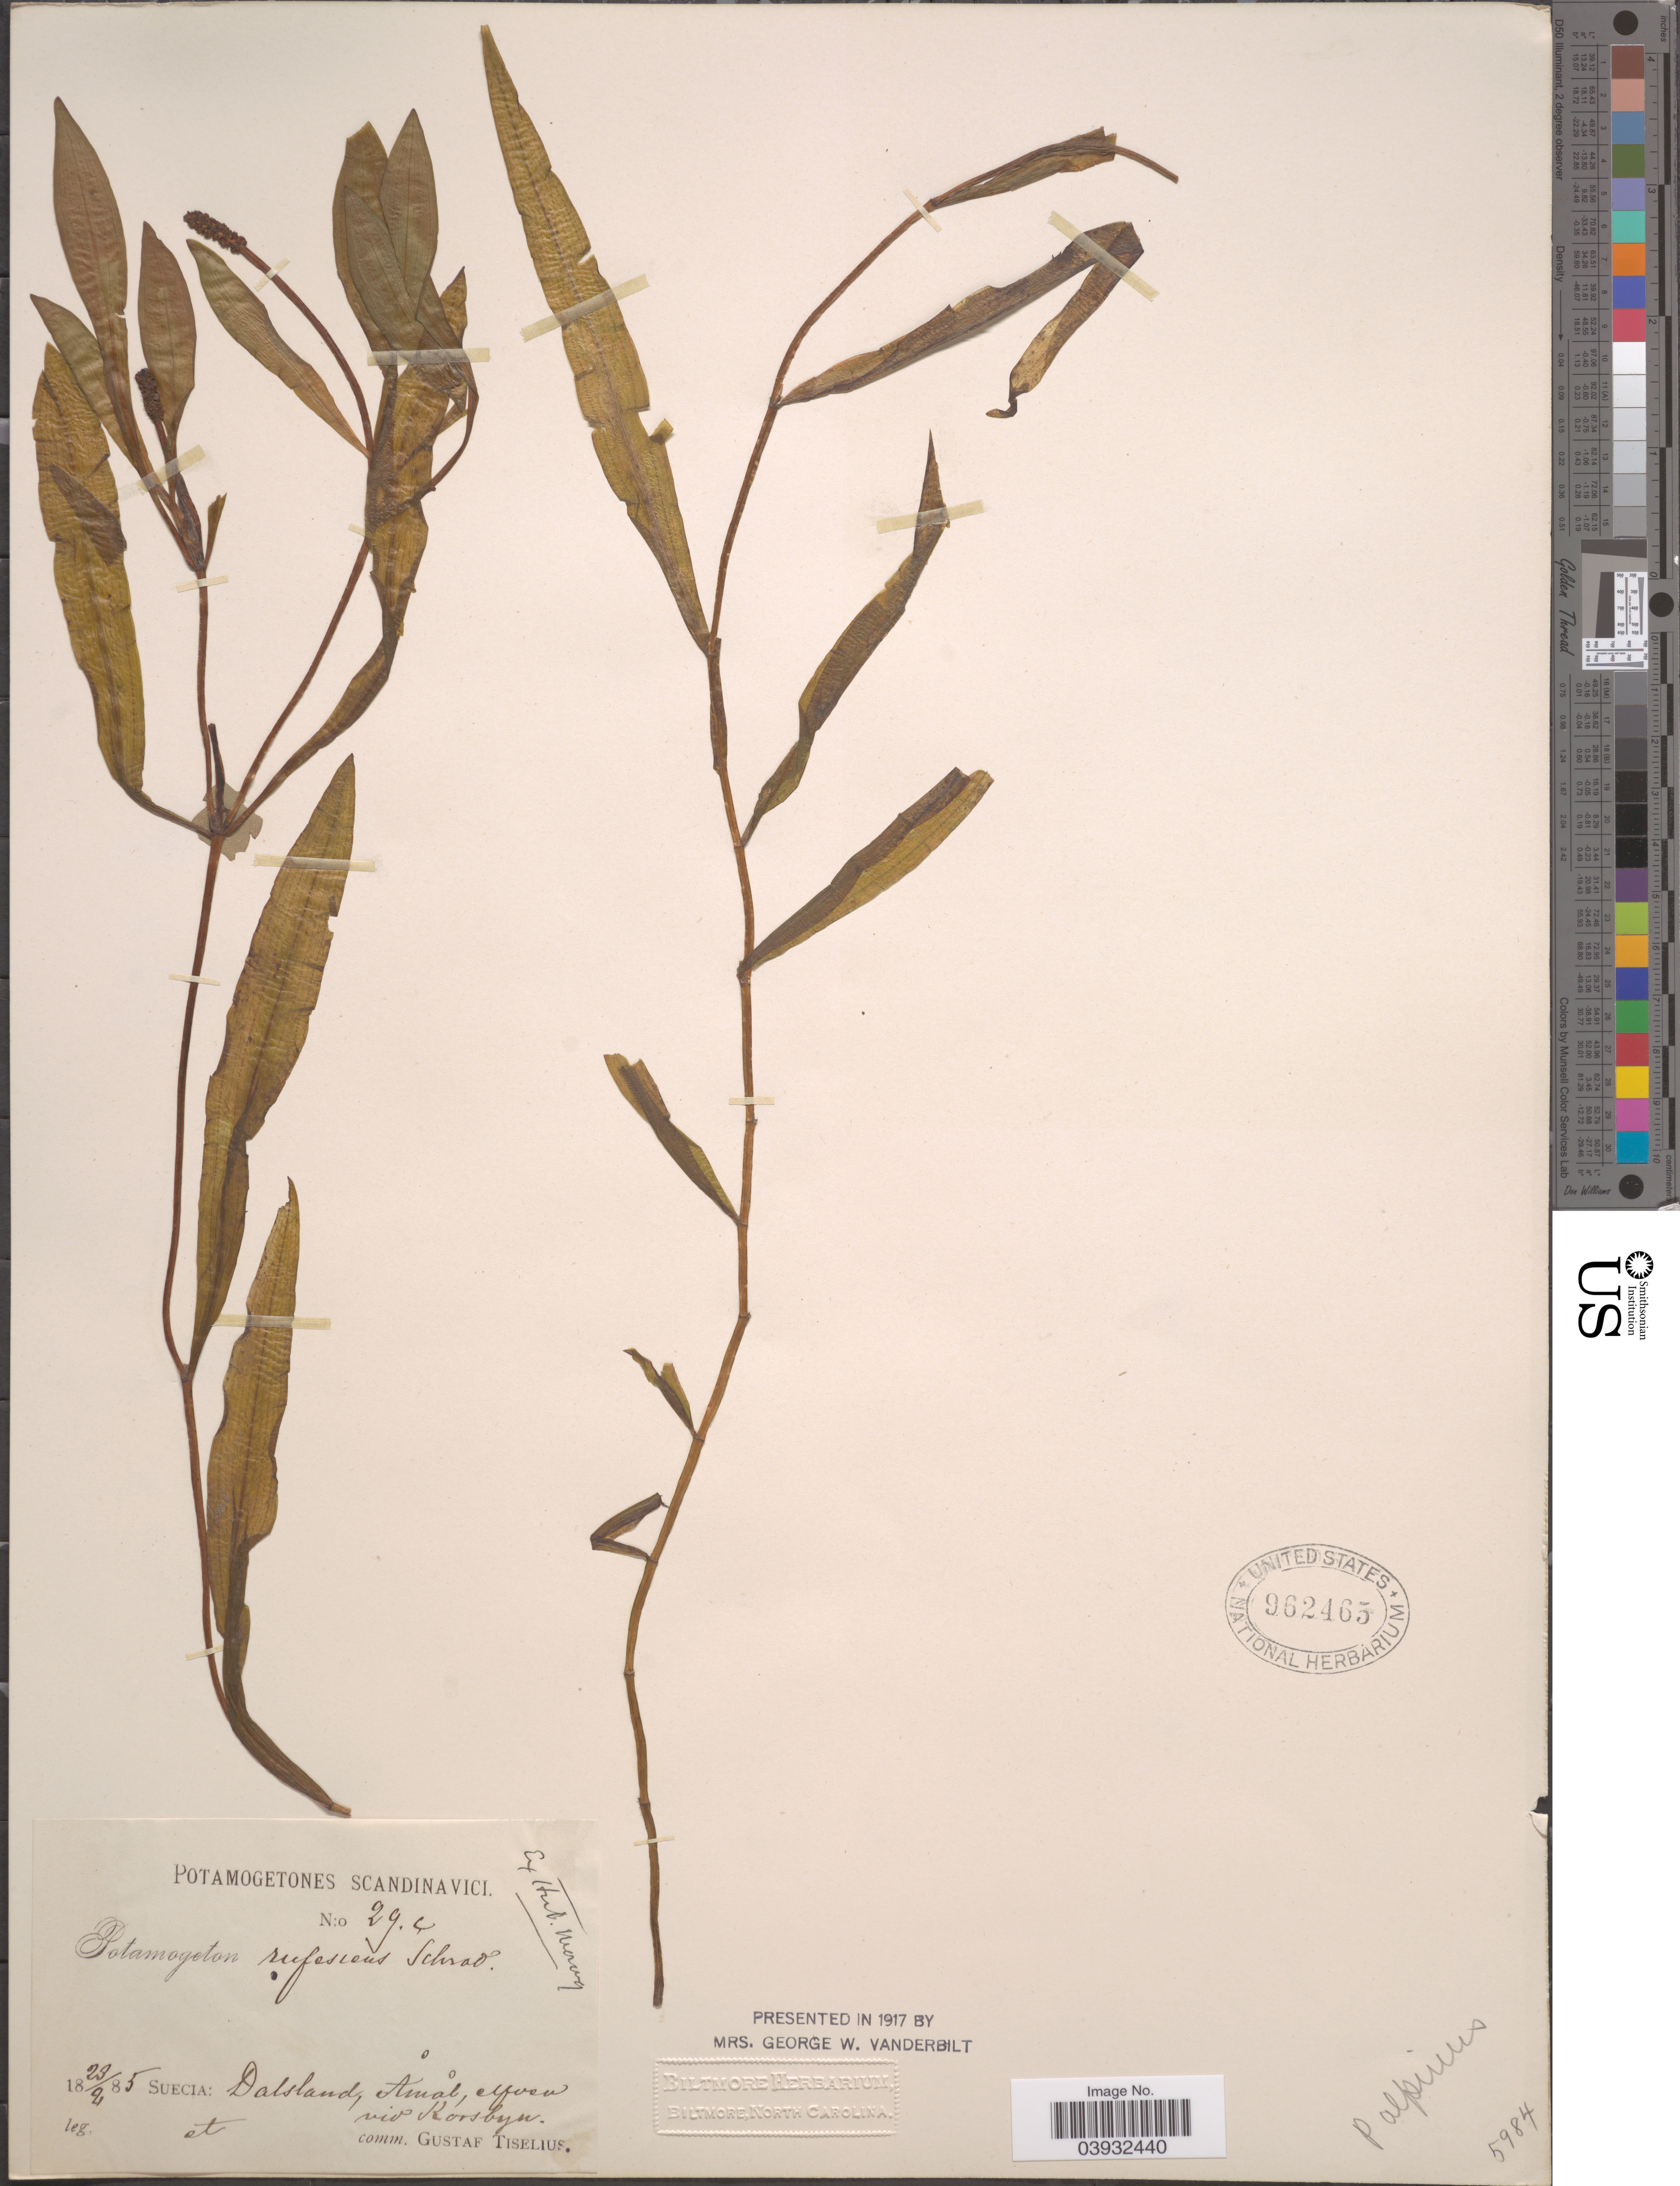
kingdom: Plantae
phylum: Tracheophyta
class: Liliopsida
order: Alismatales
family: Potamogetonaceae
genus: Potamogeton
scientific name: Potamogeton rufescens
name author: Schrad.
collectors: G. Tiselius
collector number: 29 c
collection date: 1885-02-28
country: Sweden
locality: Suecia: Dalsland, Åmål, elfven vid Korsbyn.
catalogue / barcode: US 962465